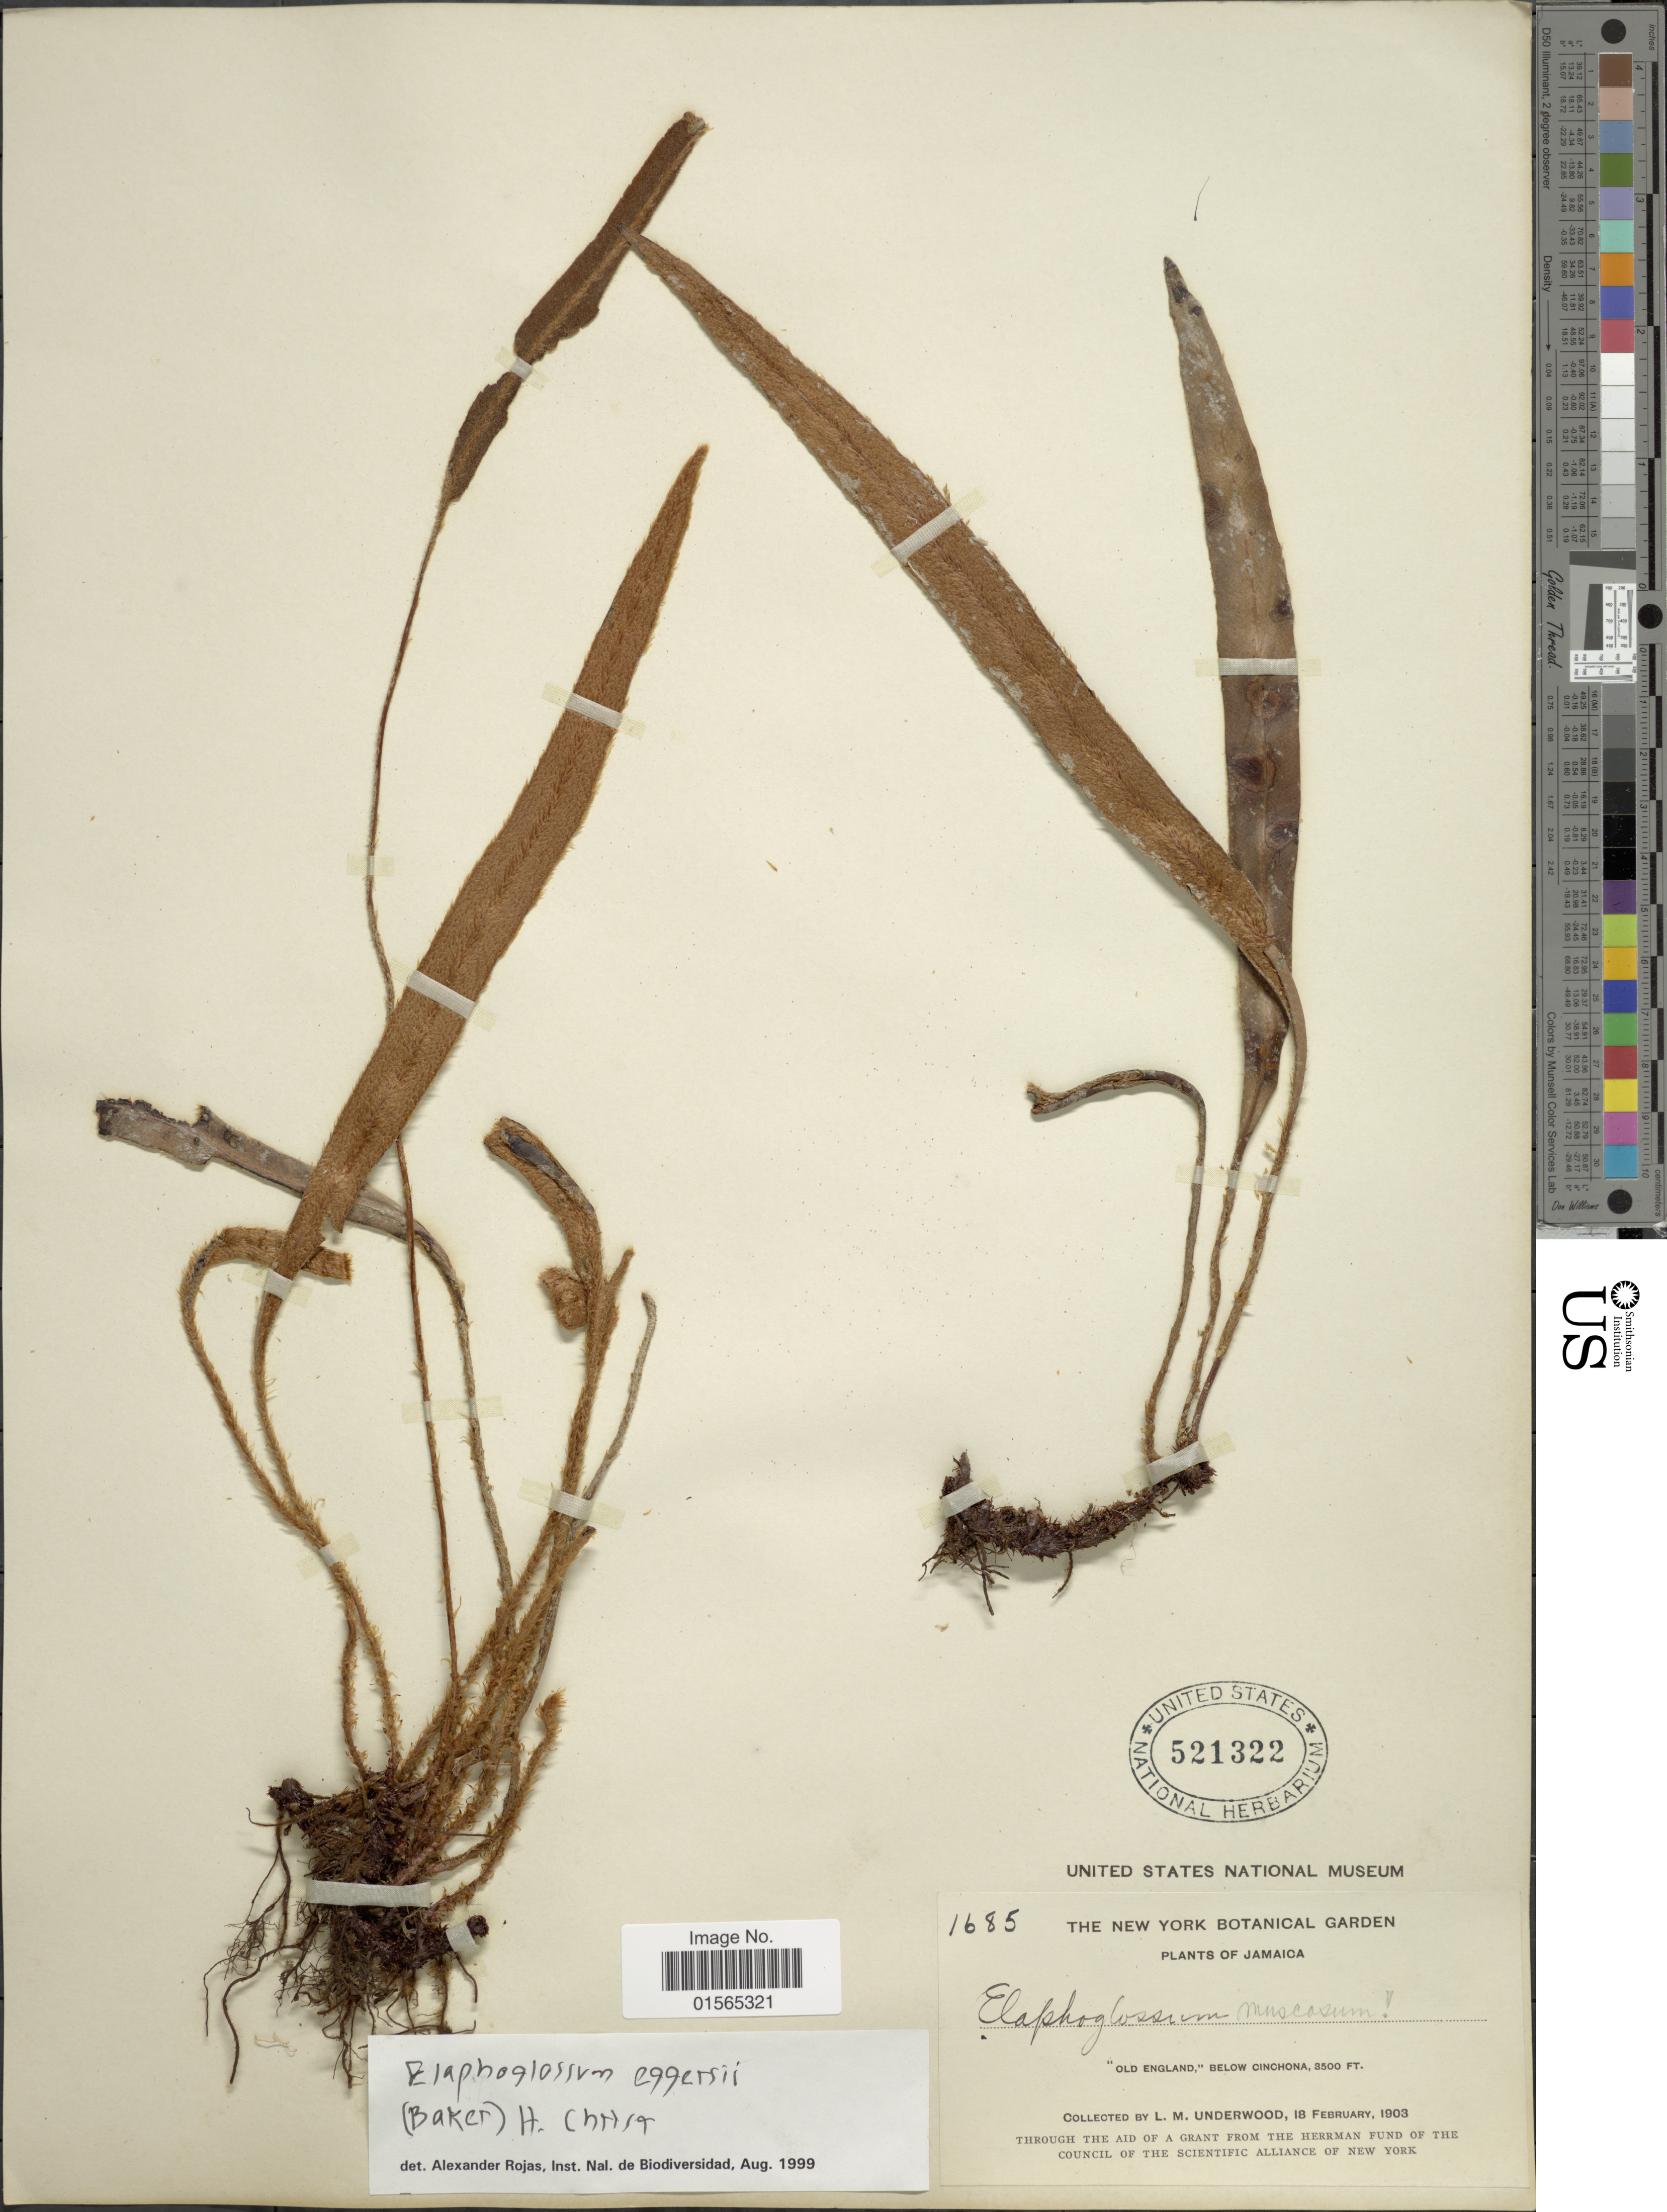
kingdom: Plantae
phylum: Tracheophyta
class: Polypodiopsida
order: Polypodiales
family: Dryopteridaceae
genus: Elaphoglossum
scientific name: Elaphoglossum eggersii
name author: (Baker) Christ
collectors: L. M. Underwood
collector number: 1685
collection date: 1903-02-18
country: Jamaica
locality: Old England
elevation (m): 1067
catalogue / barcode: US 521322